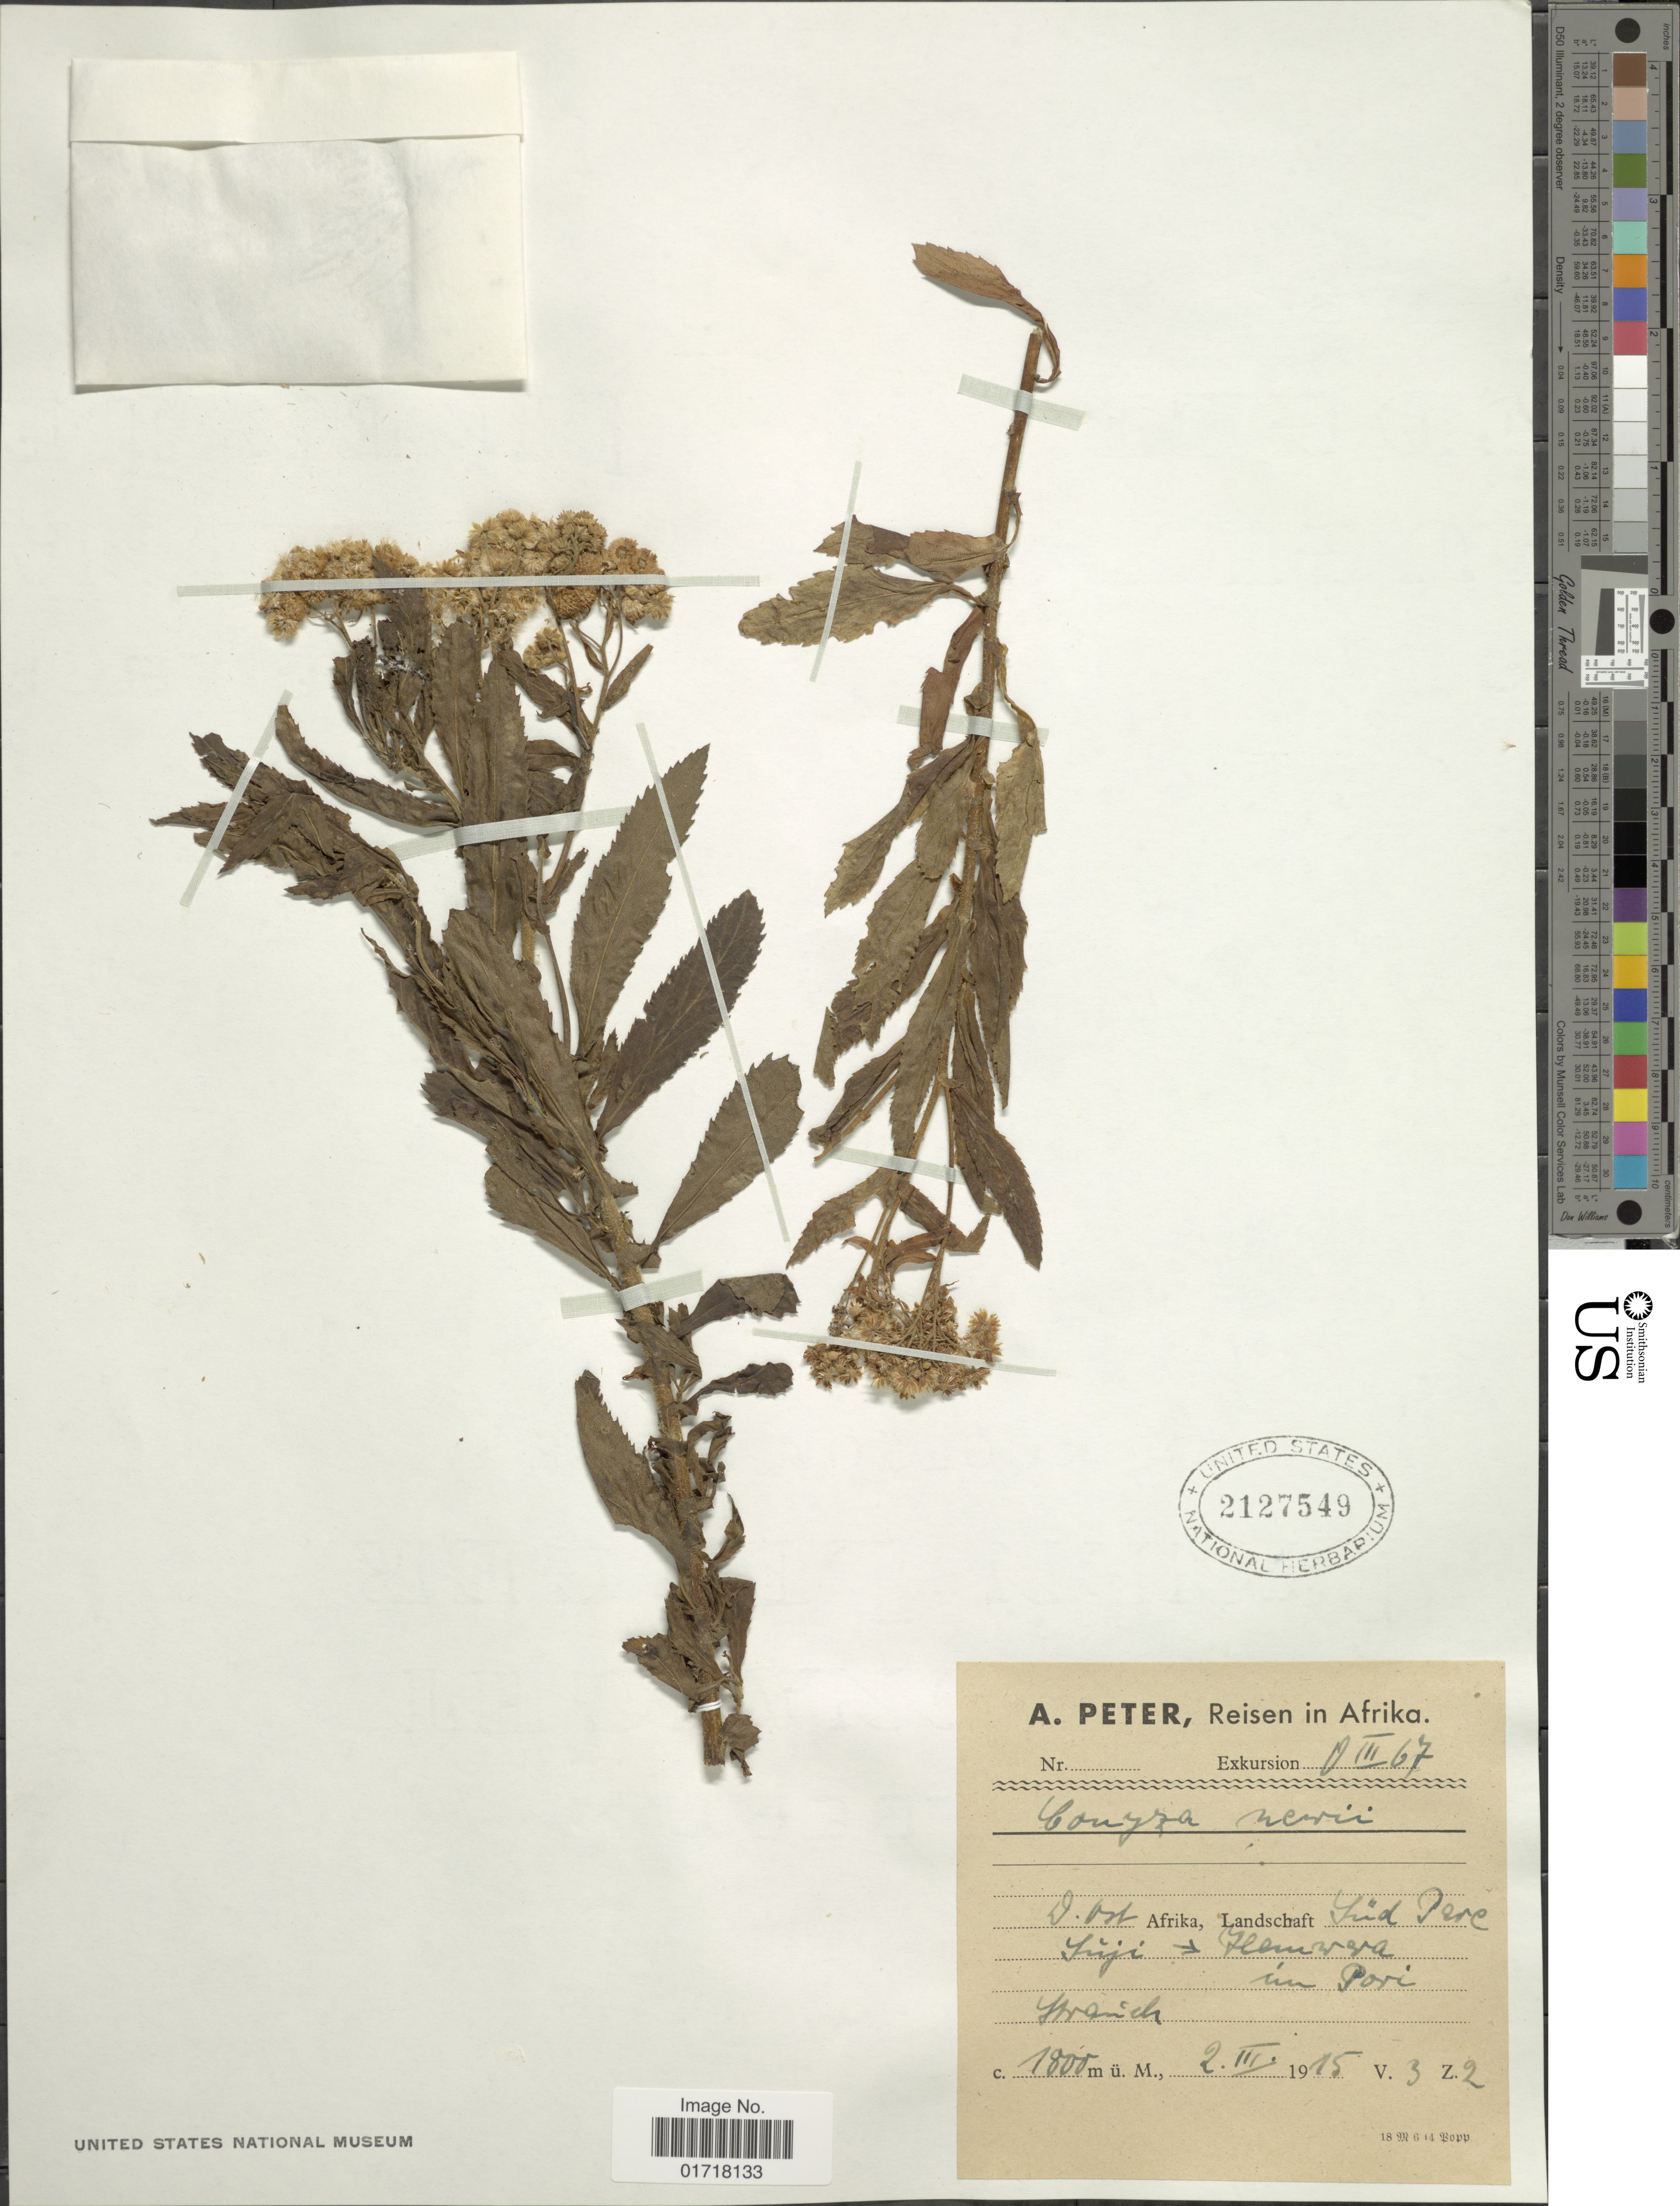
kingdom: Plantae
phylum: Tracheophyta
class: Magnoliopsida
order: Asterales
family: Asteraceae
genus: Conyza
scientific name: Conyza newii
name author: Oliv. & Hiern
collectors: A. Peter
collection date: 1915-03-02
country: Tanzania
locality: Suji, Hemwera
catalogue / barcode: US 2127549